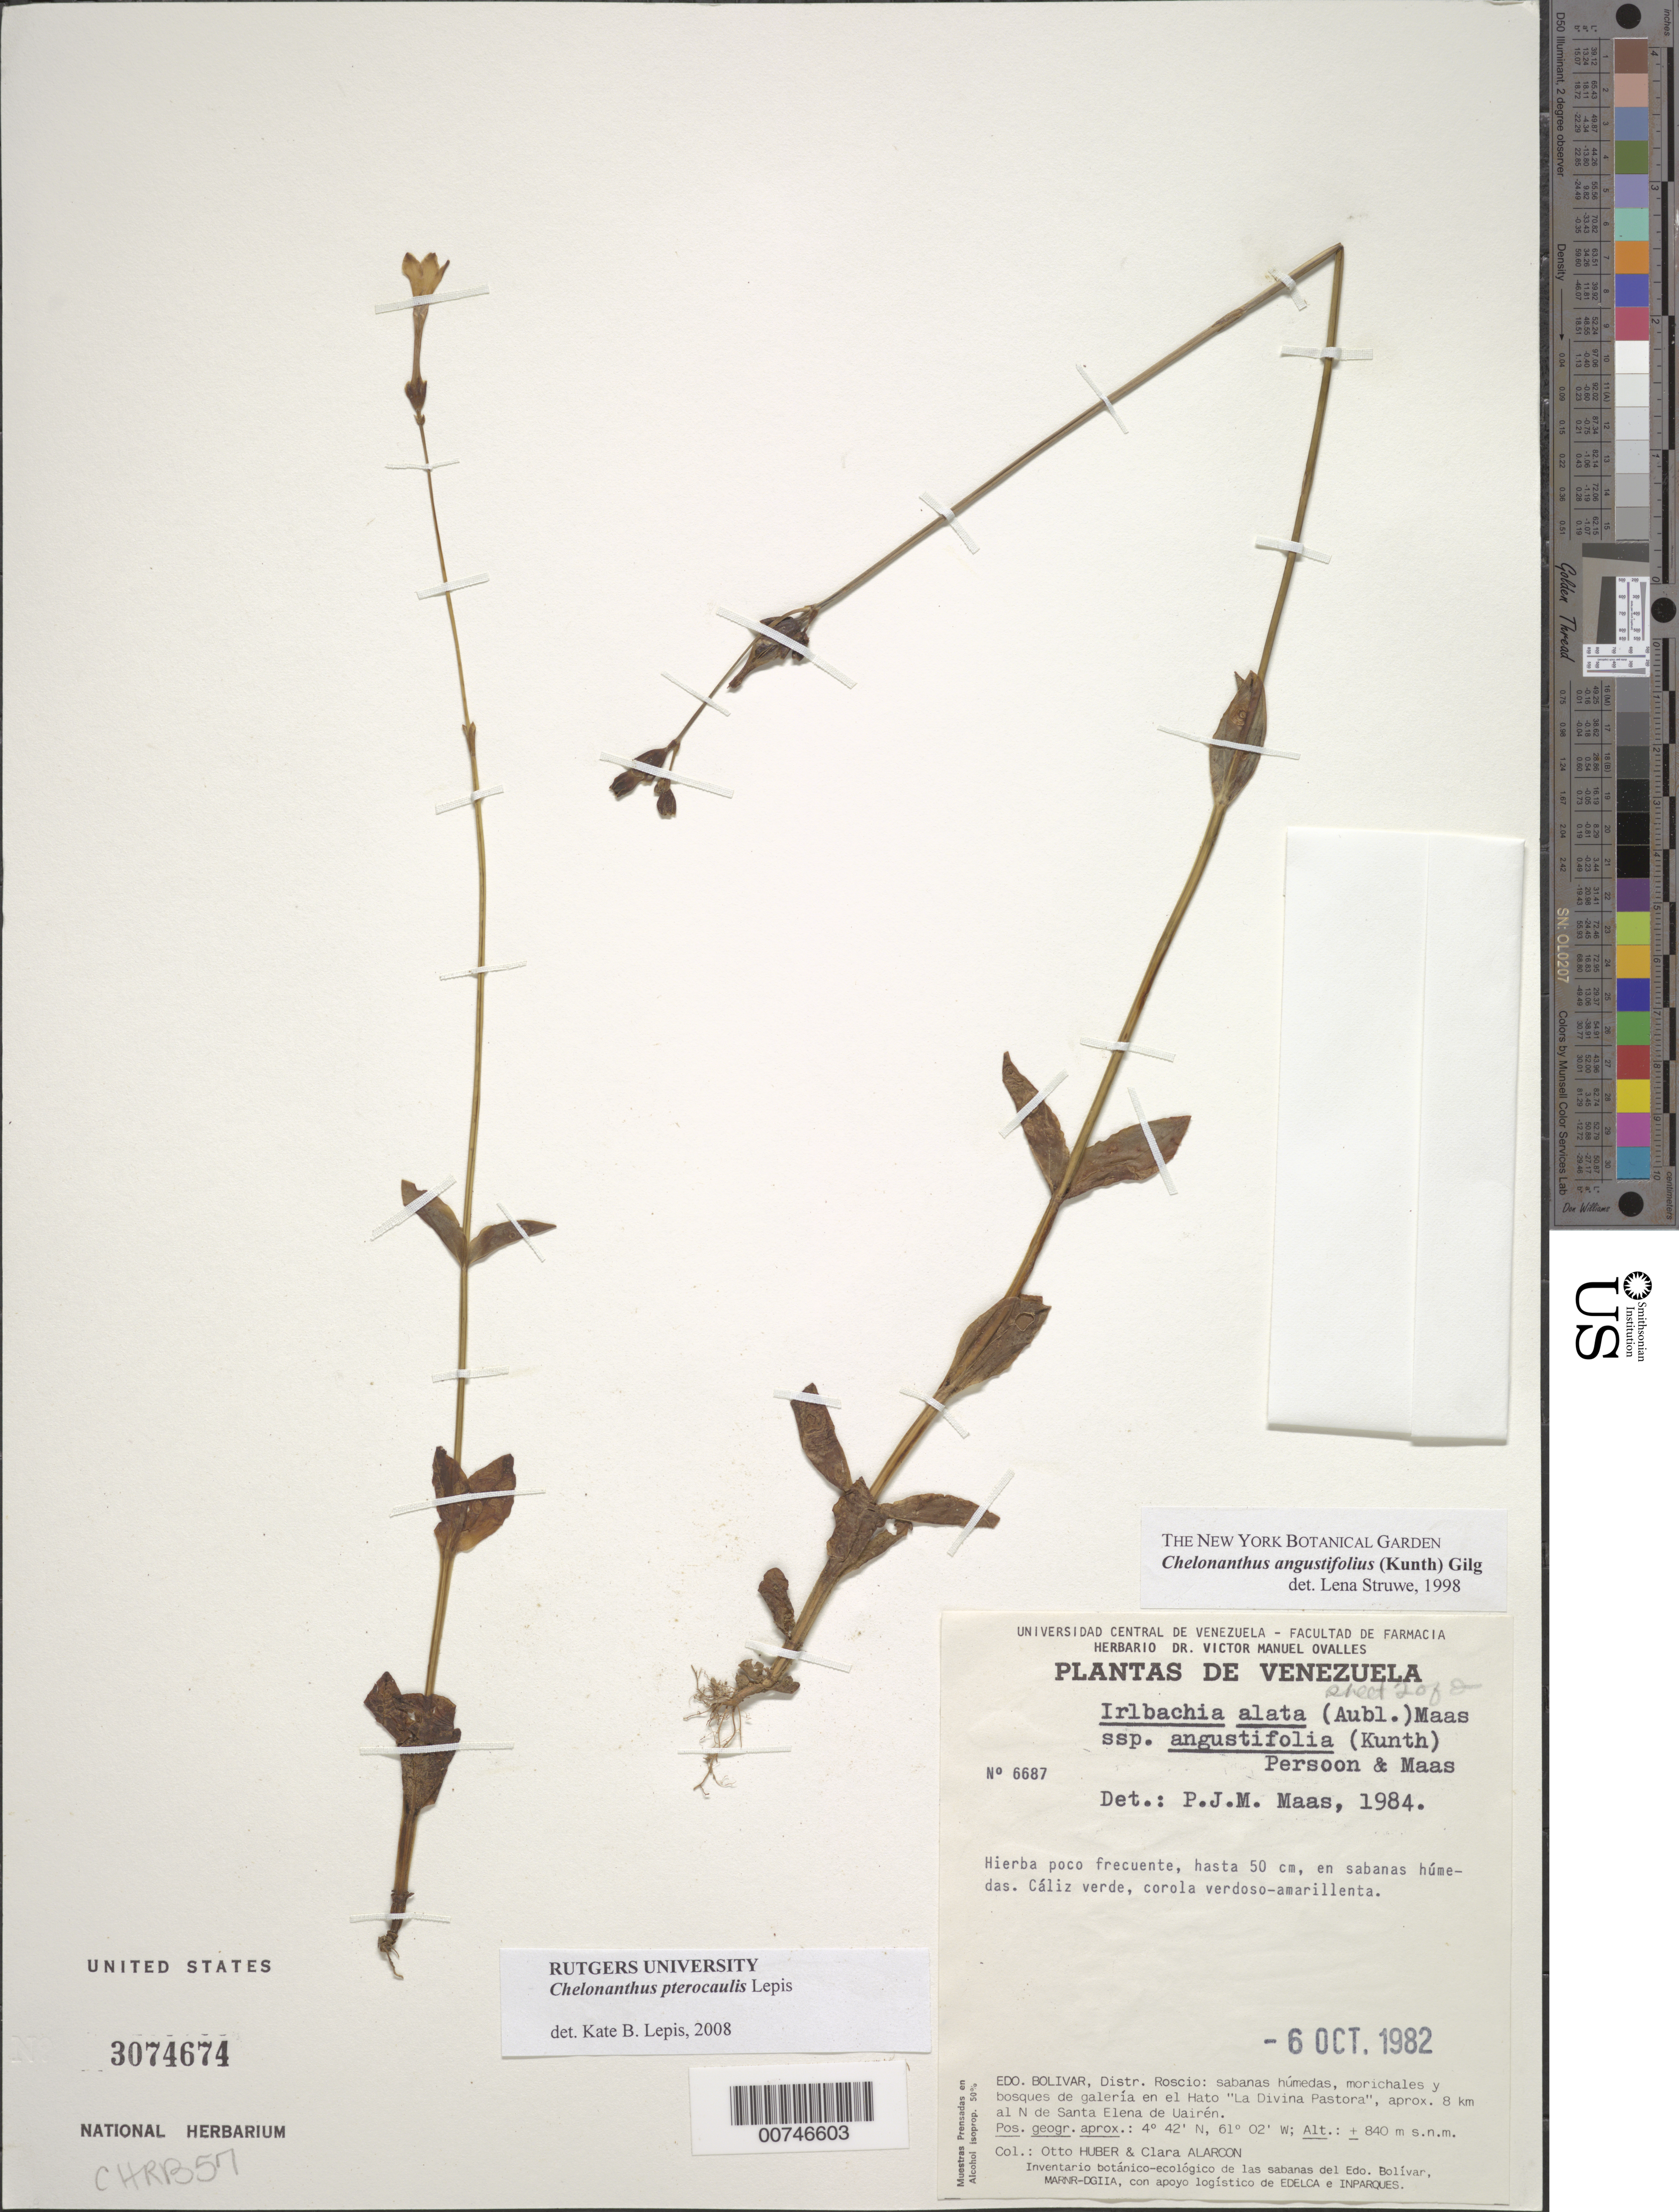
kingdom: Plantae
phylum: Tracheophyta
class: Magnoliopsida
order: Gentianales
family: Gentianaceae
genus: Chelonanthus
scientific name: Chelonanthus pterocaulis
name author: Lepis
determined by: Lepis, Kate B.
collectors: O. Huber & C. Alarcon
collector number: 6687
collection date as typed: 6-Oct-82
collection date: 1982-10-06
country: Venezuela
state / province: Bolívar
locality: Gran Sabana, Hato "La Divina Pastora", 8 km al NW de Sta. Elena de Uairen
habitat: Sabanas húmedas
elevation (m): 840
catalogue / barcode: US 3074674